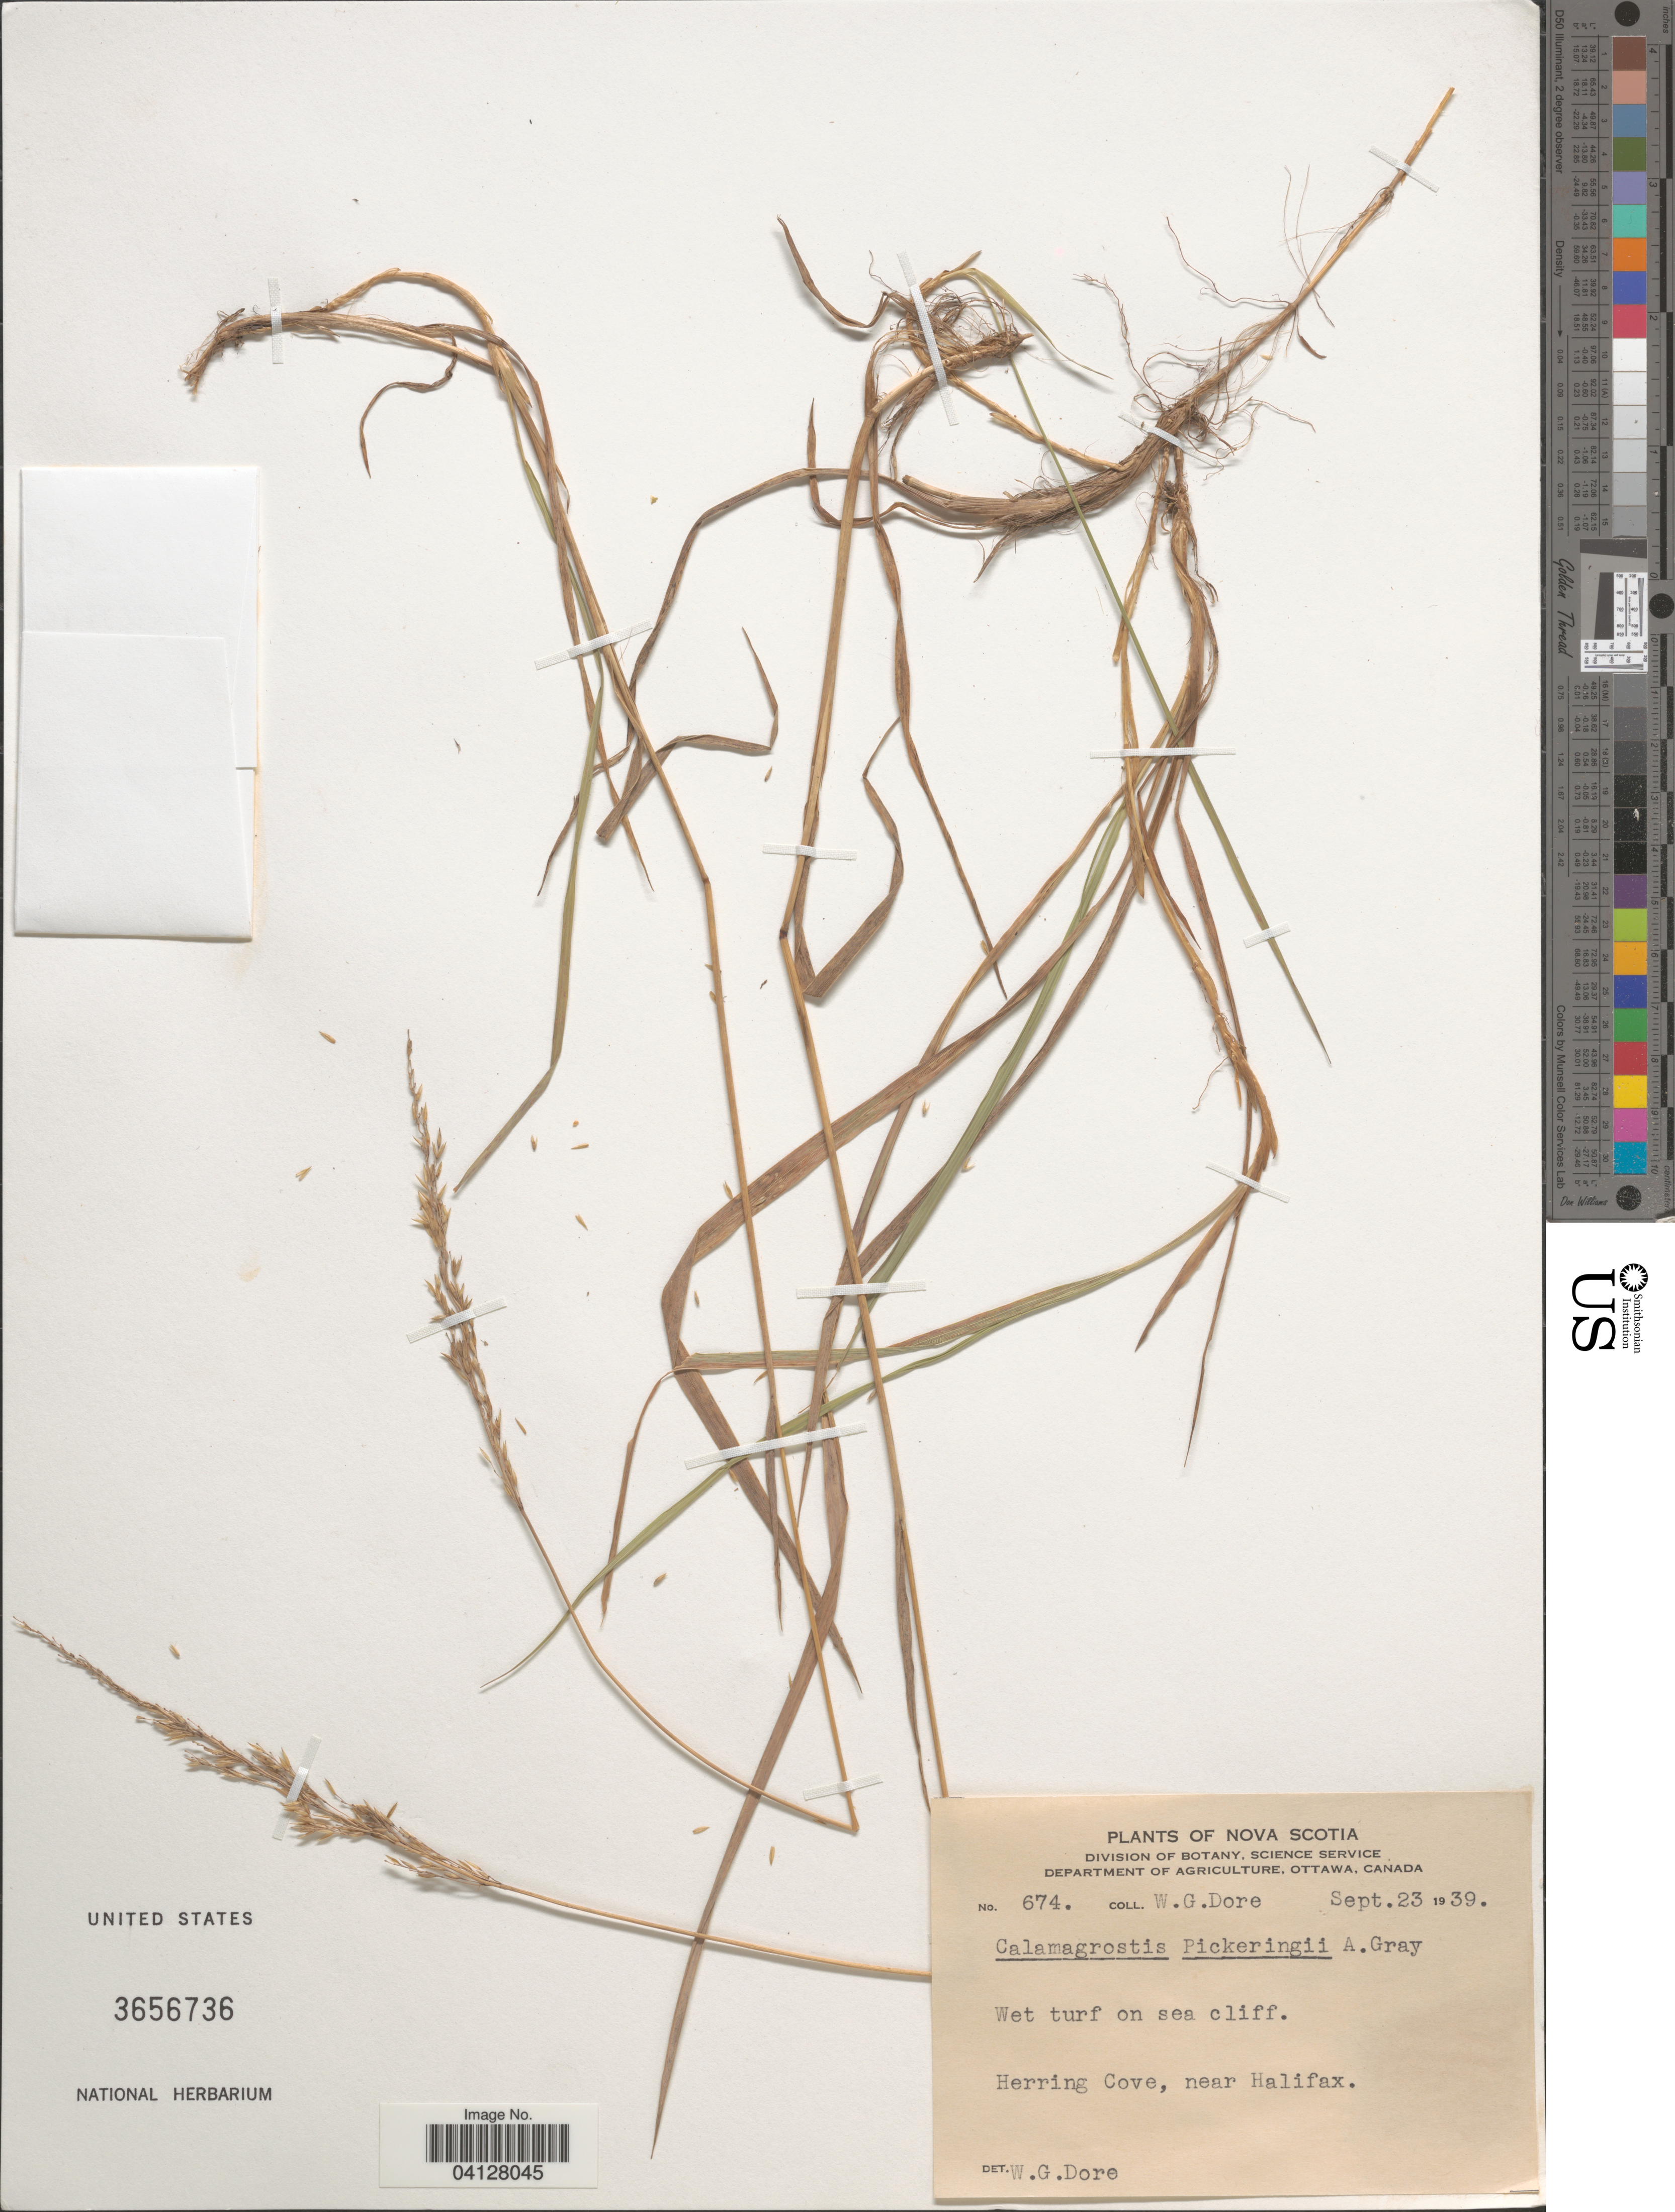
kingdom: Plantae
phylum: Tracheophyta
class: Liliopsida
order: Poales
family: Poaceae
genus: Calamagrostis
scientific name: Calamagrostis pickeringii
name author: A. Gray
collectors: W. Dore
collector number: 674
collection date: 1939-09-23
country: Canada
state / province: Nova Scotia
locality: Herring Cove, near Halifax.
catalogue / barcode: US 3656736